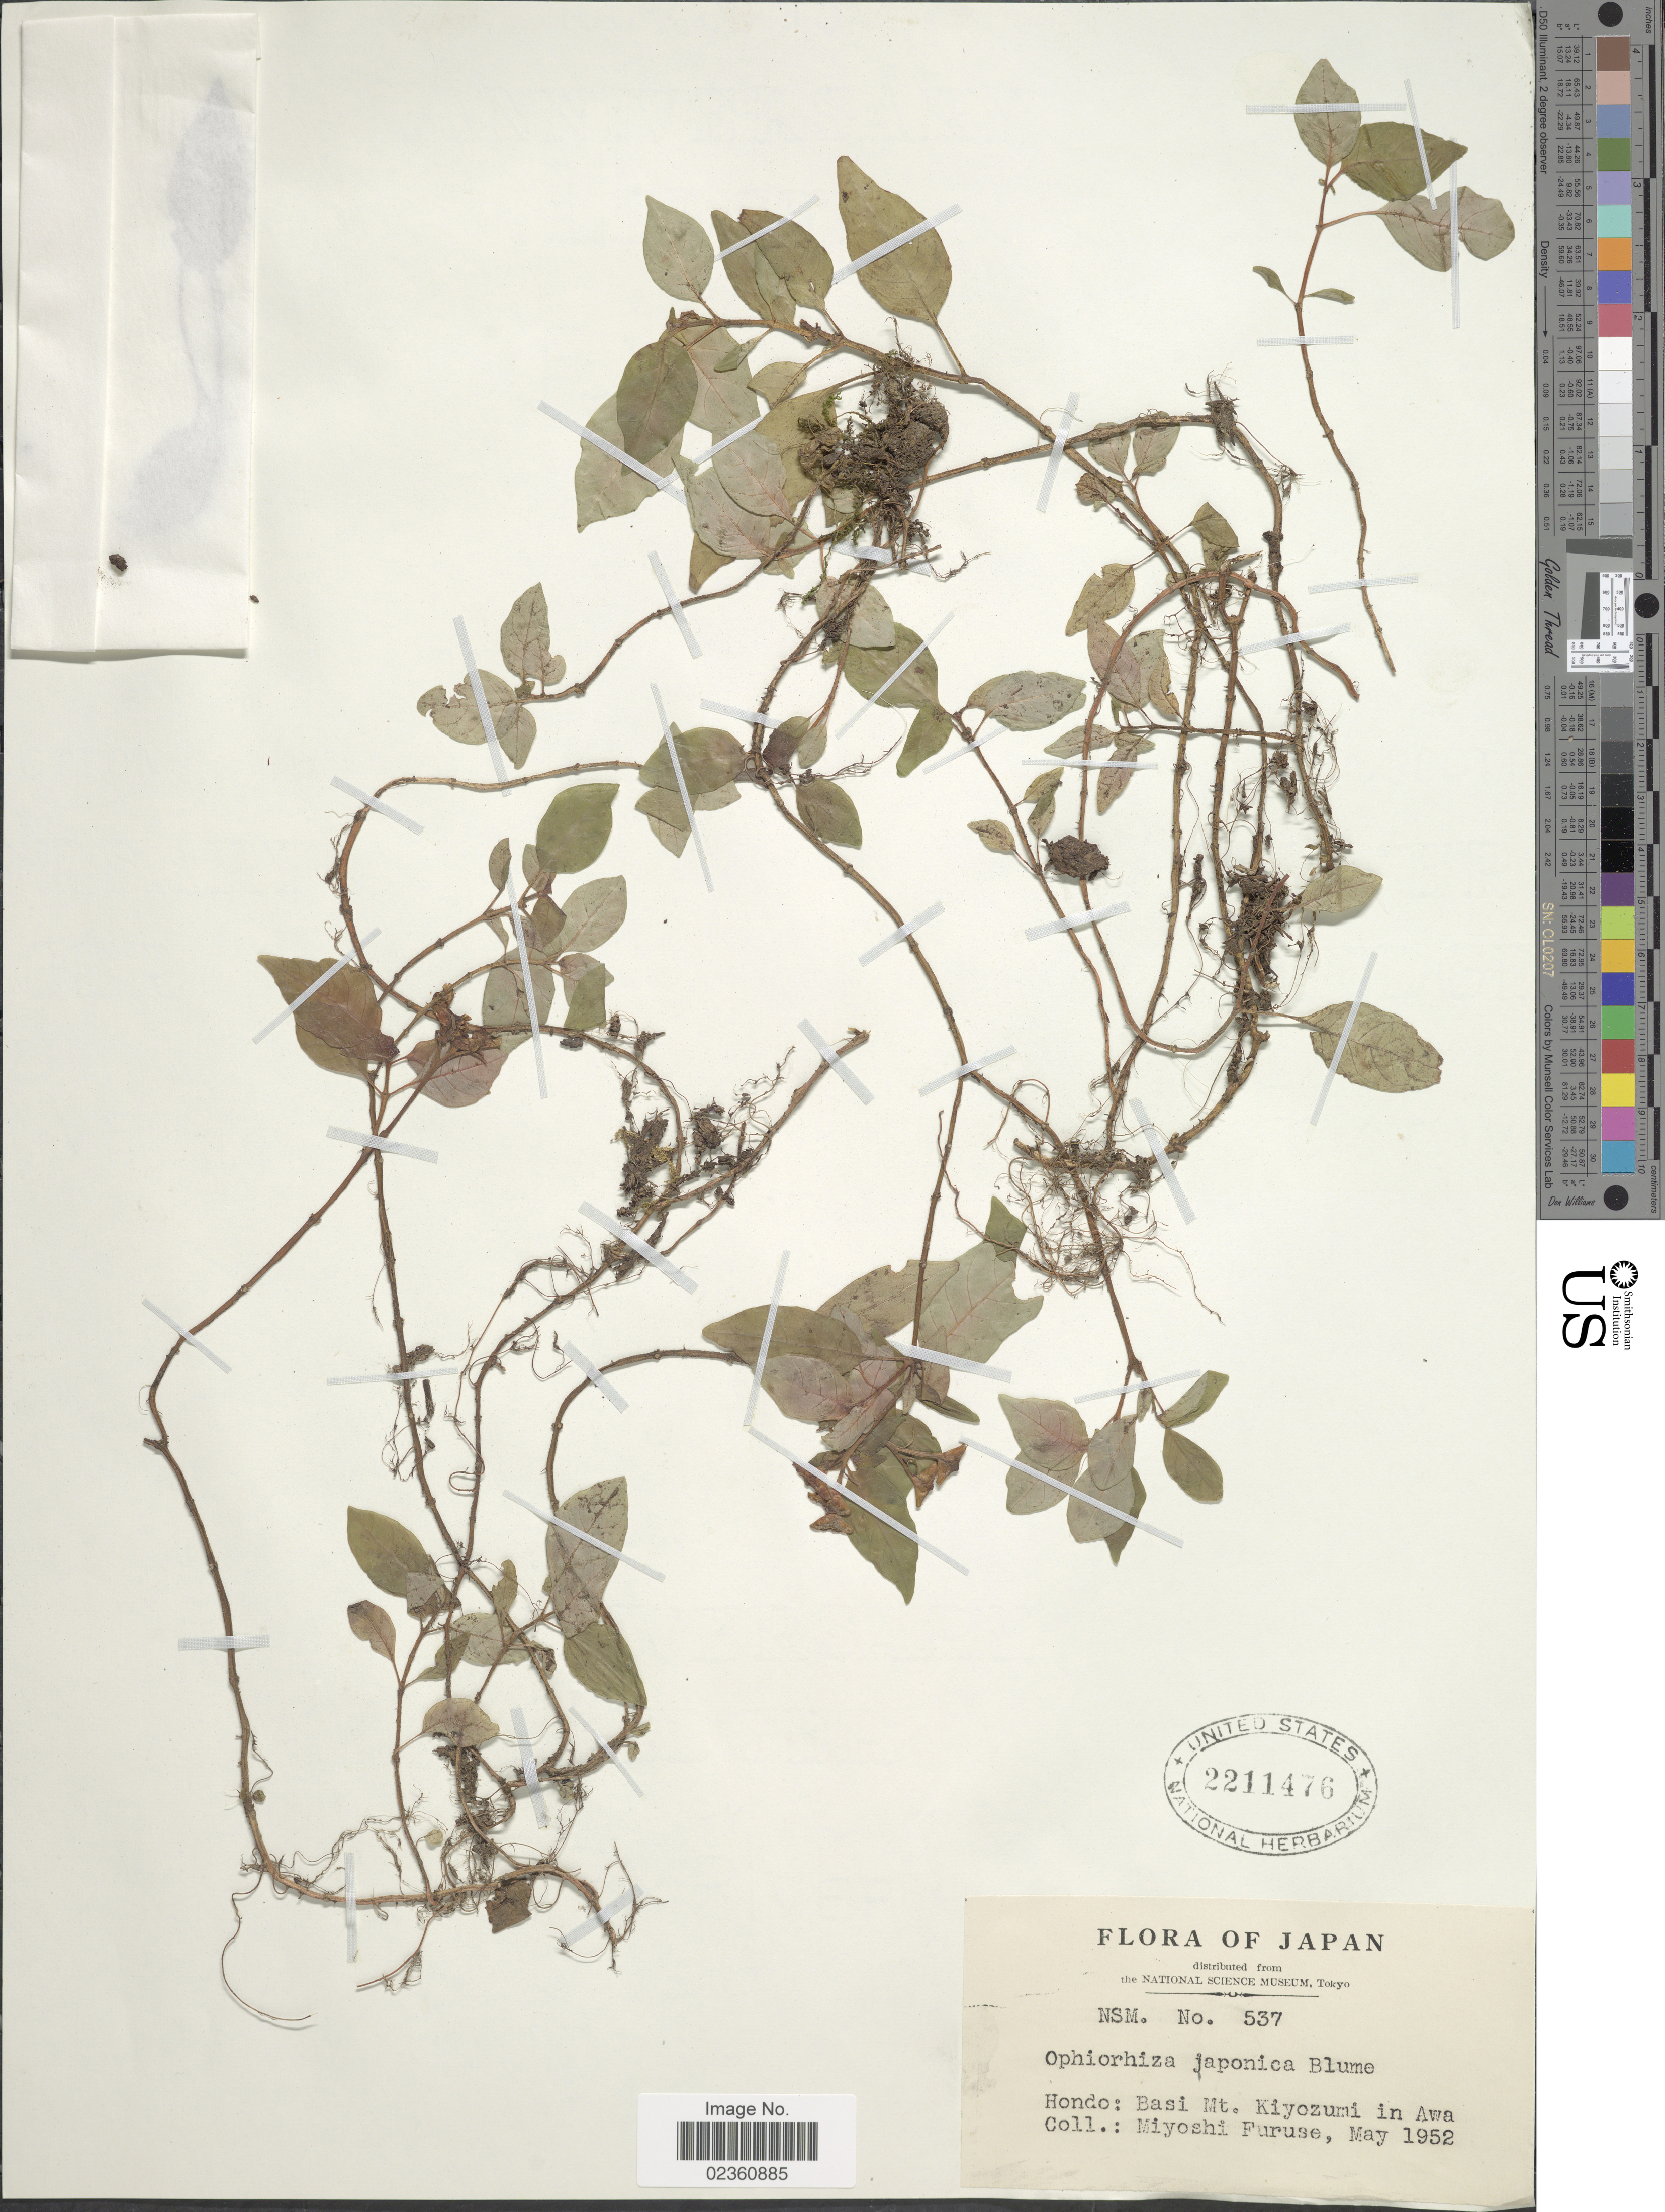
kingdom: Plantae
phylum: Tracheophyta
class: Magnoliopsida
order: Gentianales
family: Rubiaceae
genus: Ophiorrhiza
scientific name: Ophiorrhiza japonica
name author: Blume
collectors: M. Furuse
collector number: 537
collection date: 1952-05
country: Japan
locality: Hondo: basi Mt Kiyozumi in Awa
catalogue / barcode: US 2211476